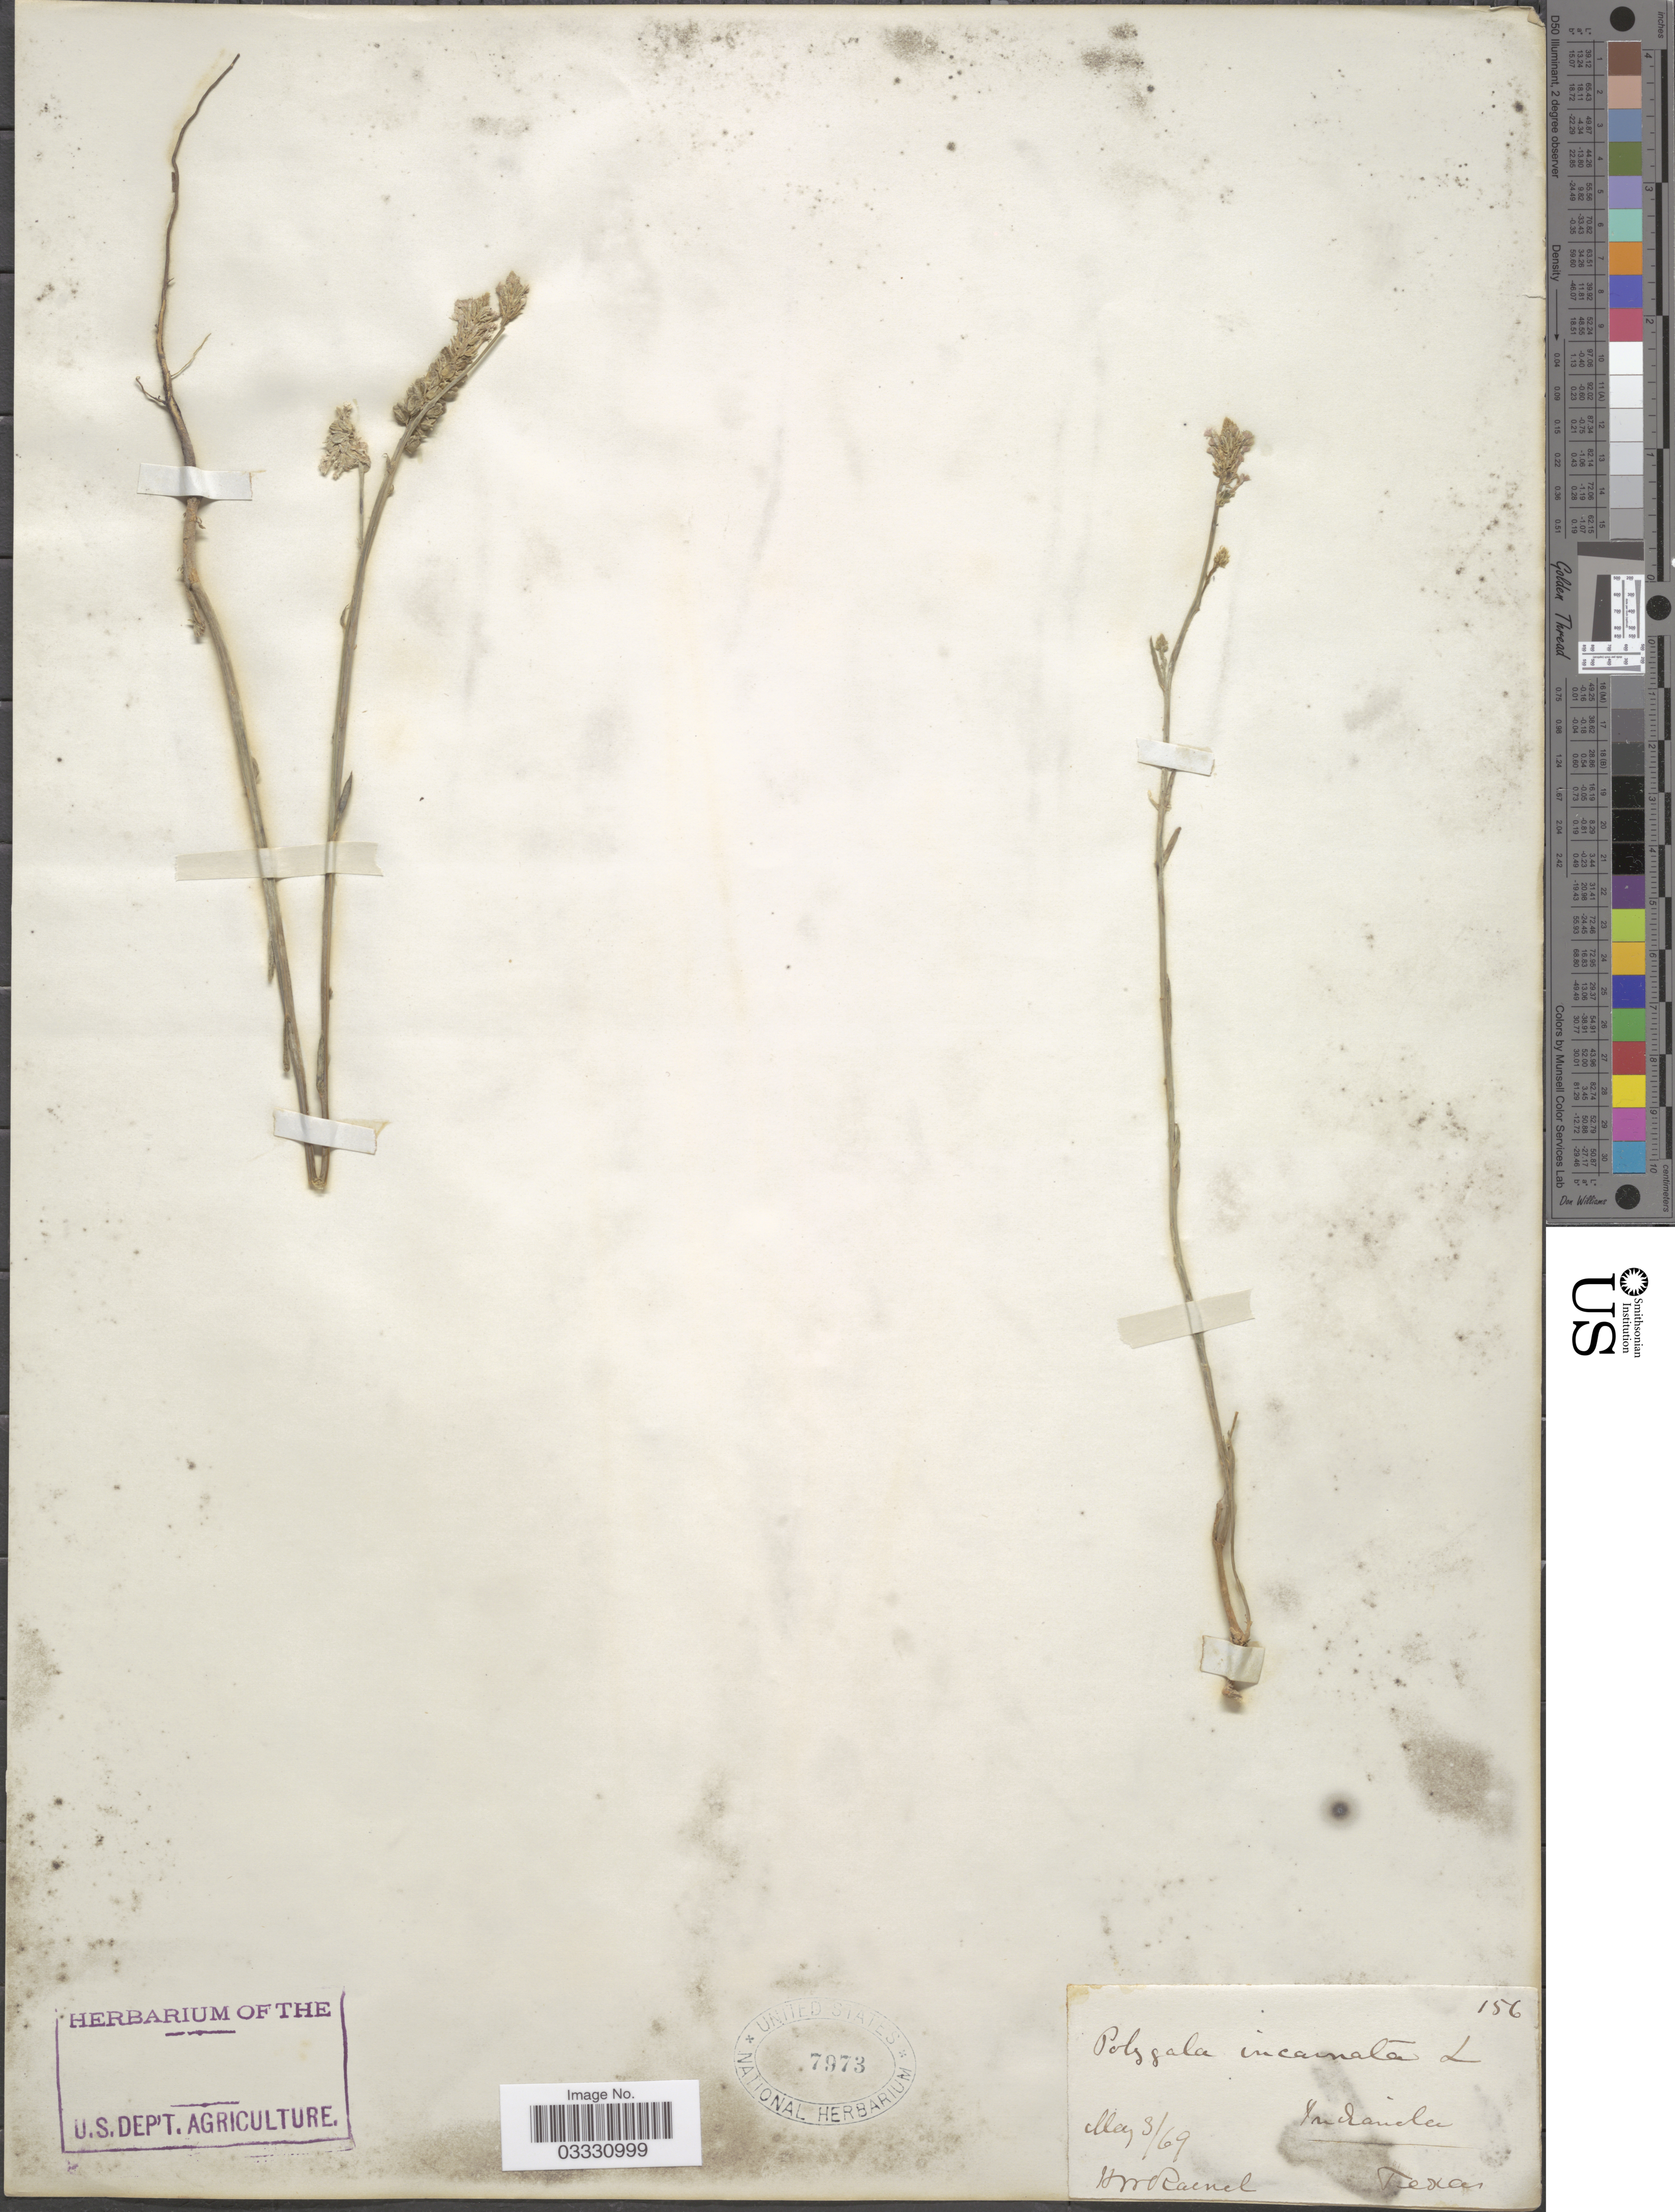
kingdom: Plantae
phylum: Tracheophyta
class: Magnoliopsida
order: Fabales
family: Polygalaceae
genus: Polygala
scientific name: Polygala incarnata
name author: L.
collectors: H. Ravenel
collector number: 156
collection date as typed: Transcribed d/m/y: 3/5/69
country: United States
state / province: Texas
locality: Indianola.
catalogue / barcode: US 7973